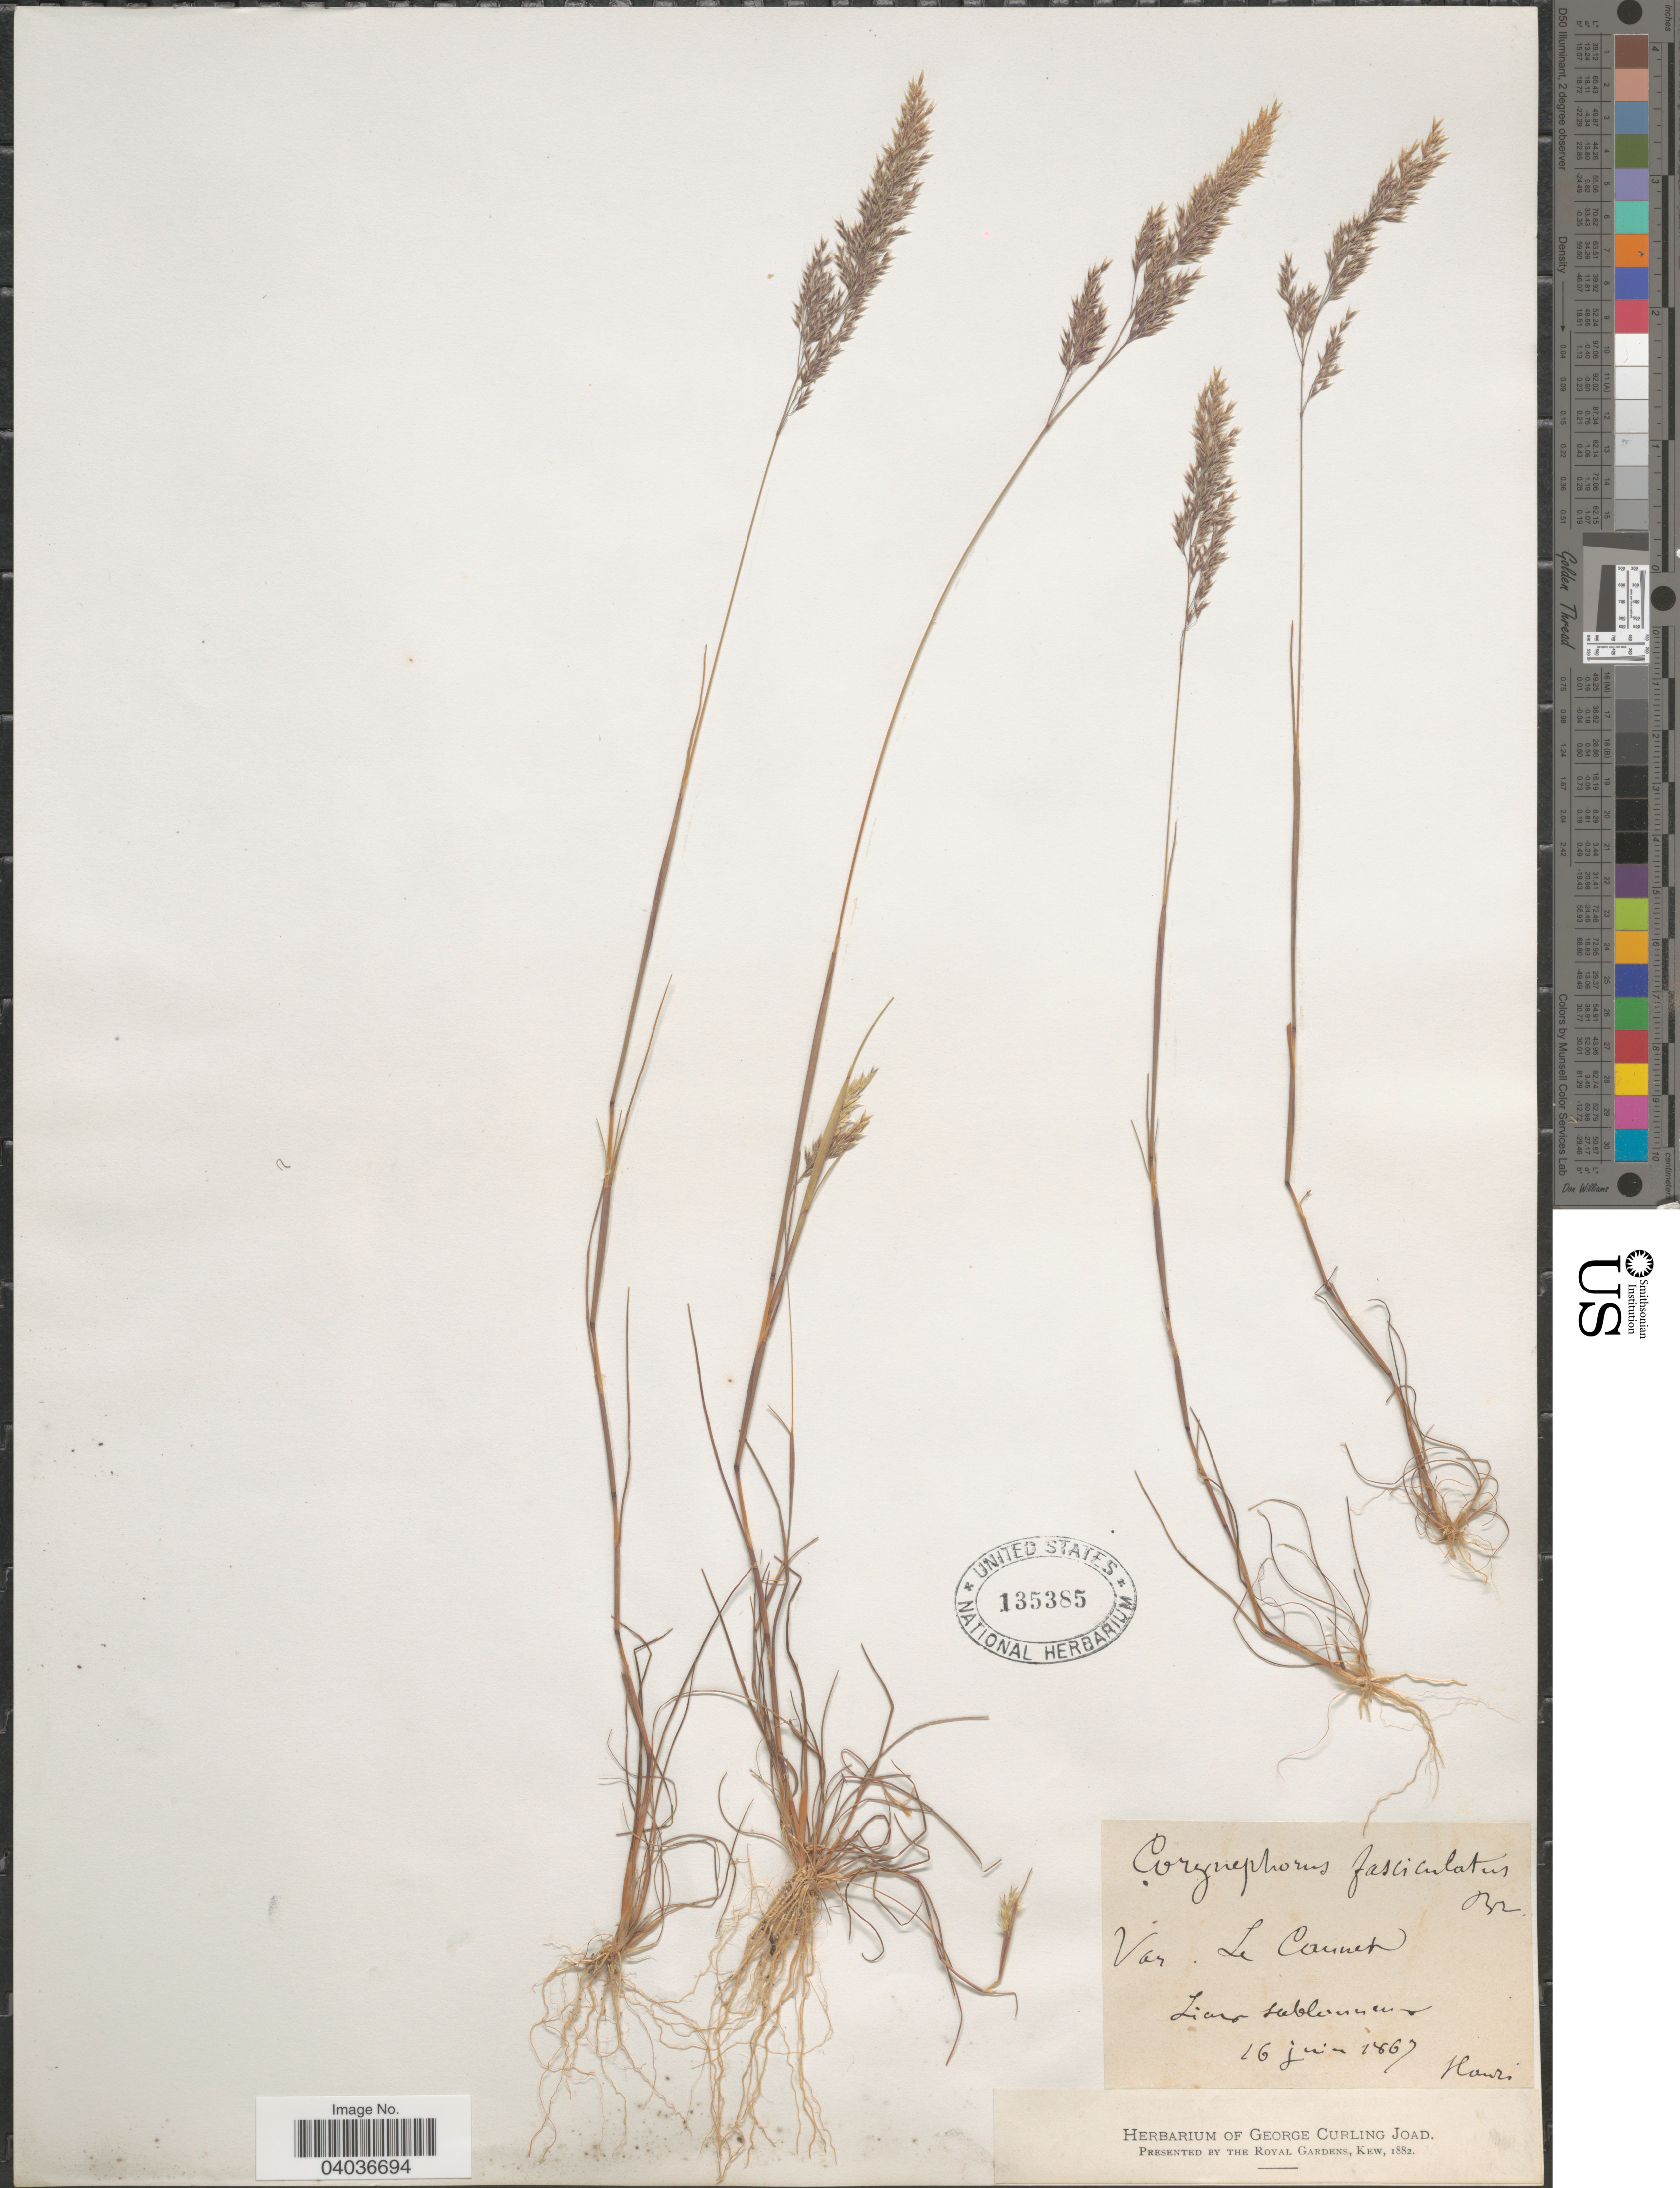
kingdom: Plantae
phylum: Tracheophyta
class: Liliopsida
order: Poales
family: Poaceae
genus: Corynephorus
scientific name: Corynephorus fasciculatus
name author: Boiss. & Reuter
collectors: Hauri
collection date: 1867-06-16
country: France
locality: Var. Le Cannet.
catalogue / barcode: US 135385